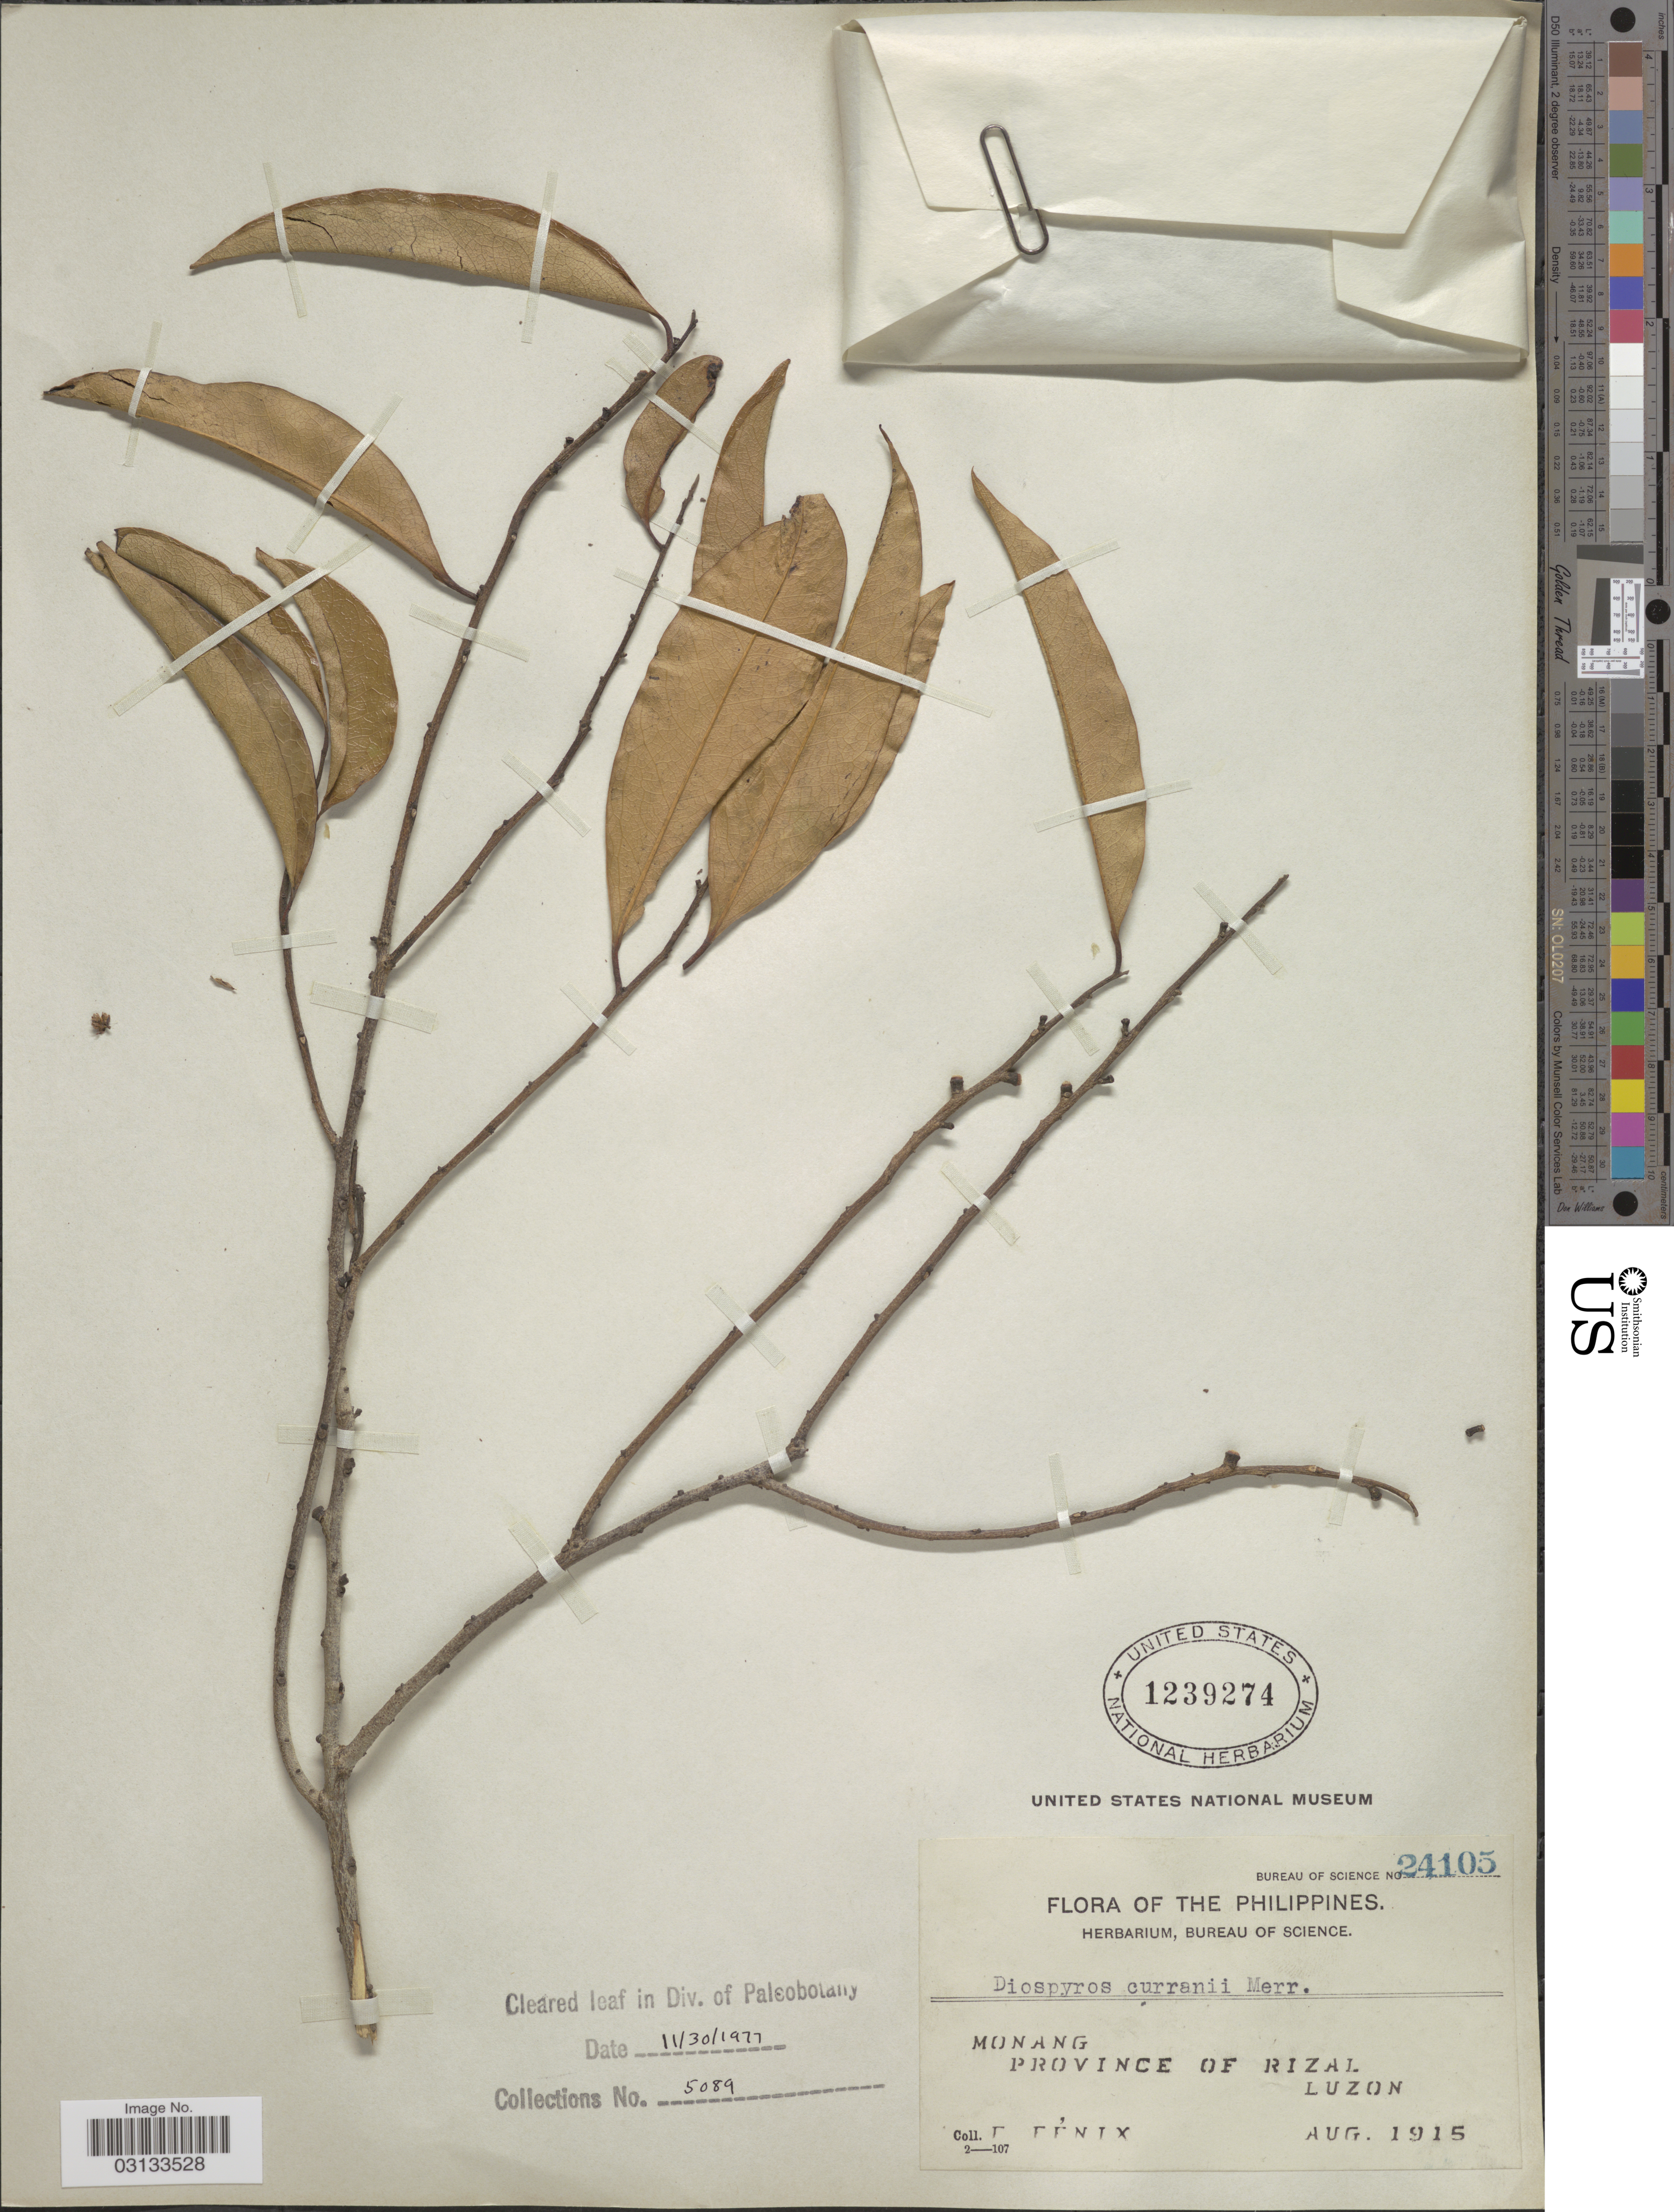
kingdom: Plantae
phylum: Tracheophyta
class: Magnoliopsida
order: Ericales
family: Ebenaceae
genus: Diospyros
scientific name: Diospyros curranii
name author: Merr.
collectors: E. Fénix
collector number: Bureau of Science 24105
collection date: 1915-08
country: Philippines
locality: Monang, Province of Rizal, Luzon.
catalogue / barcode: US 1239274